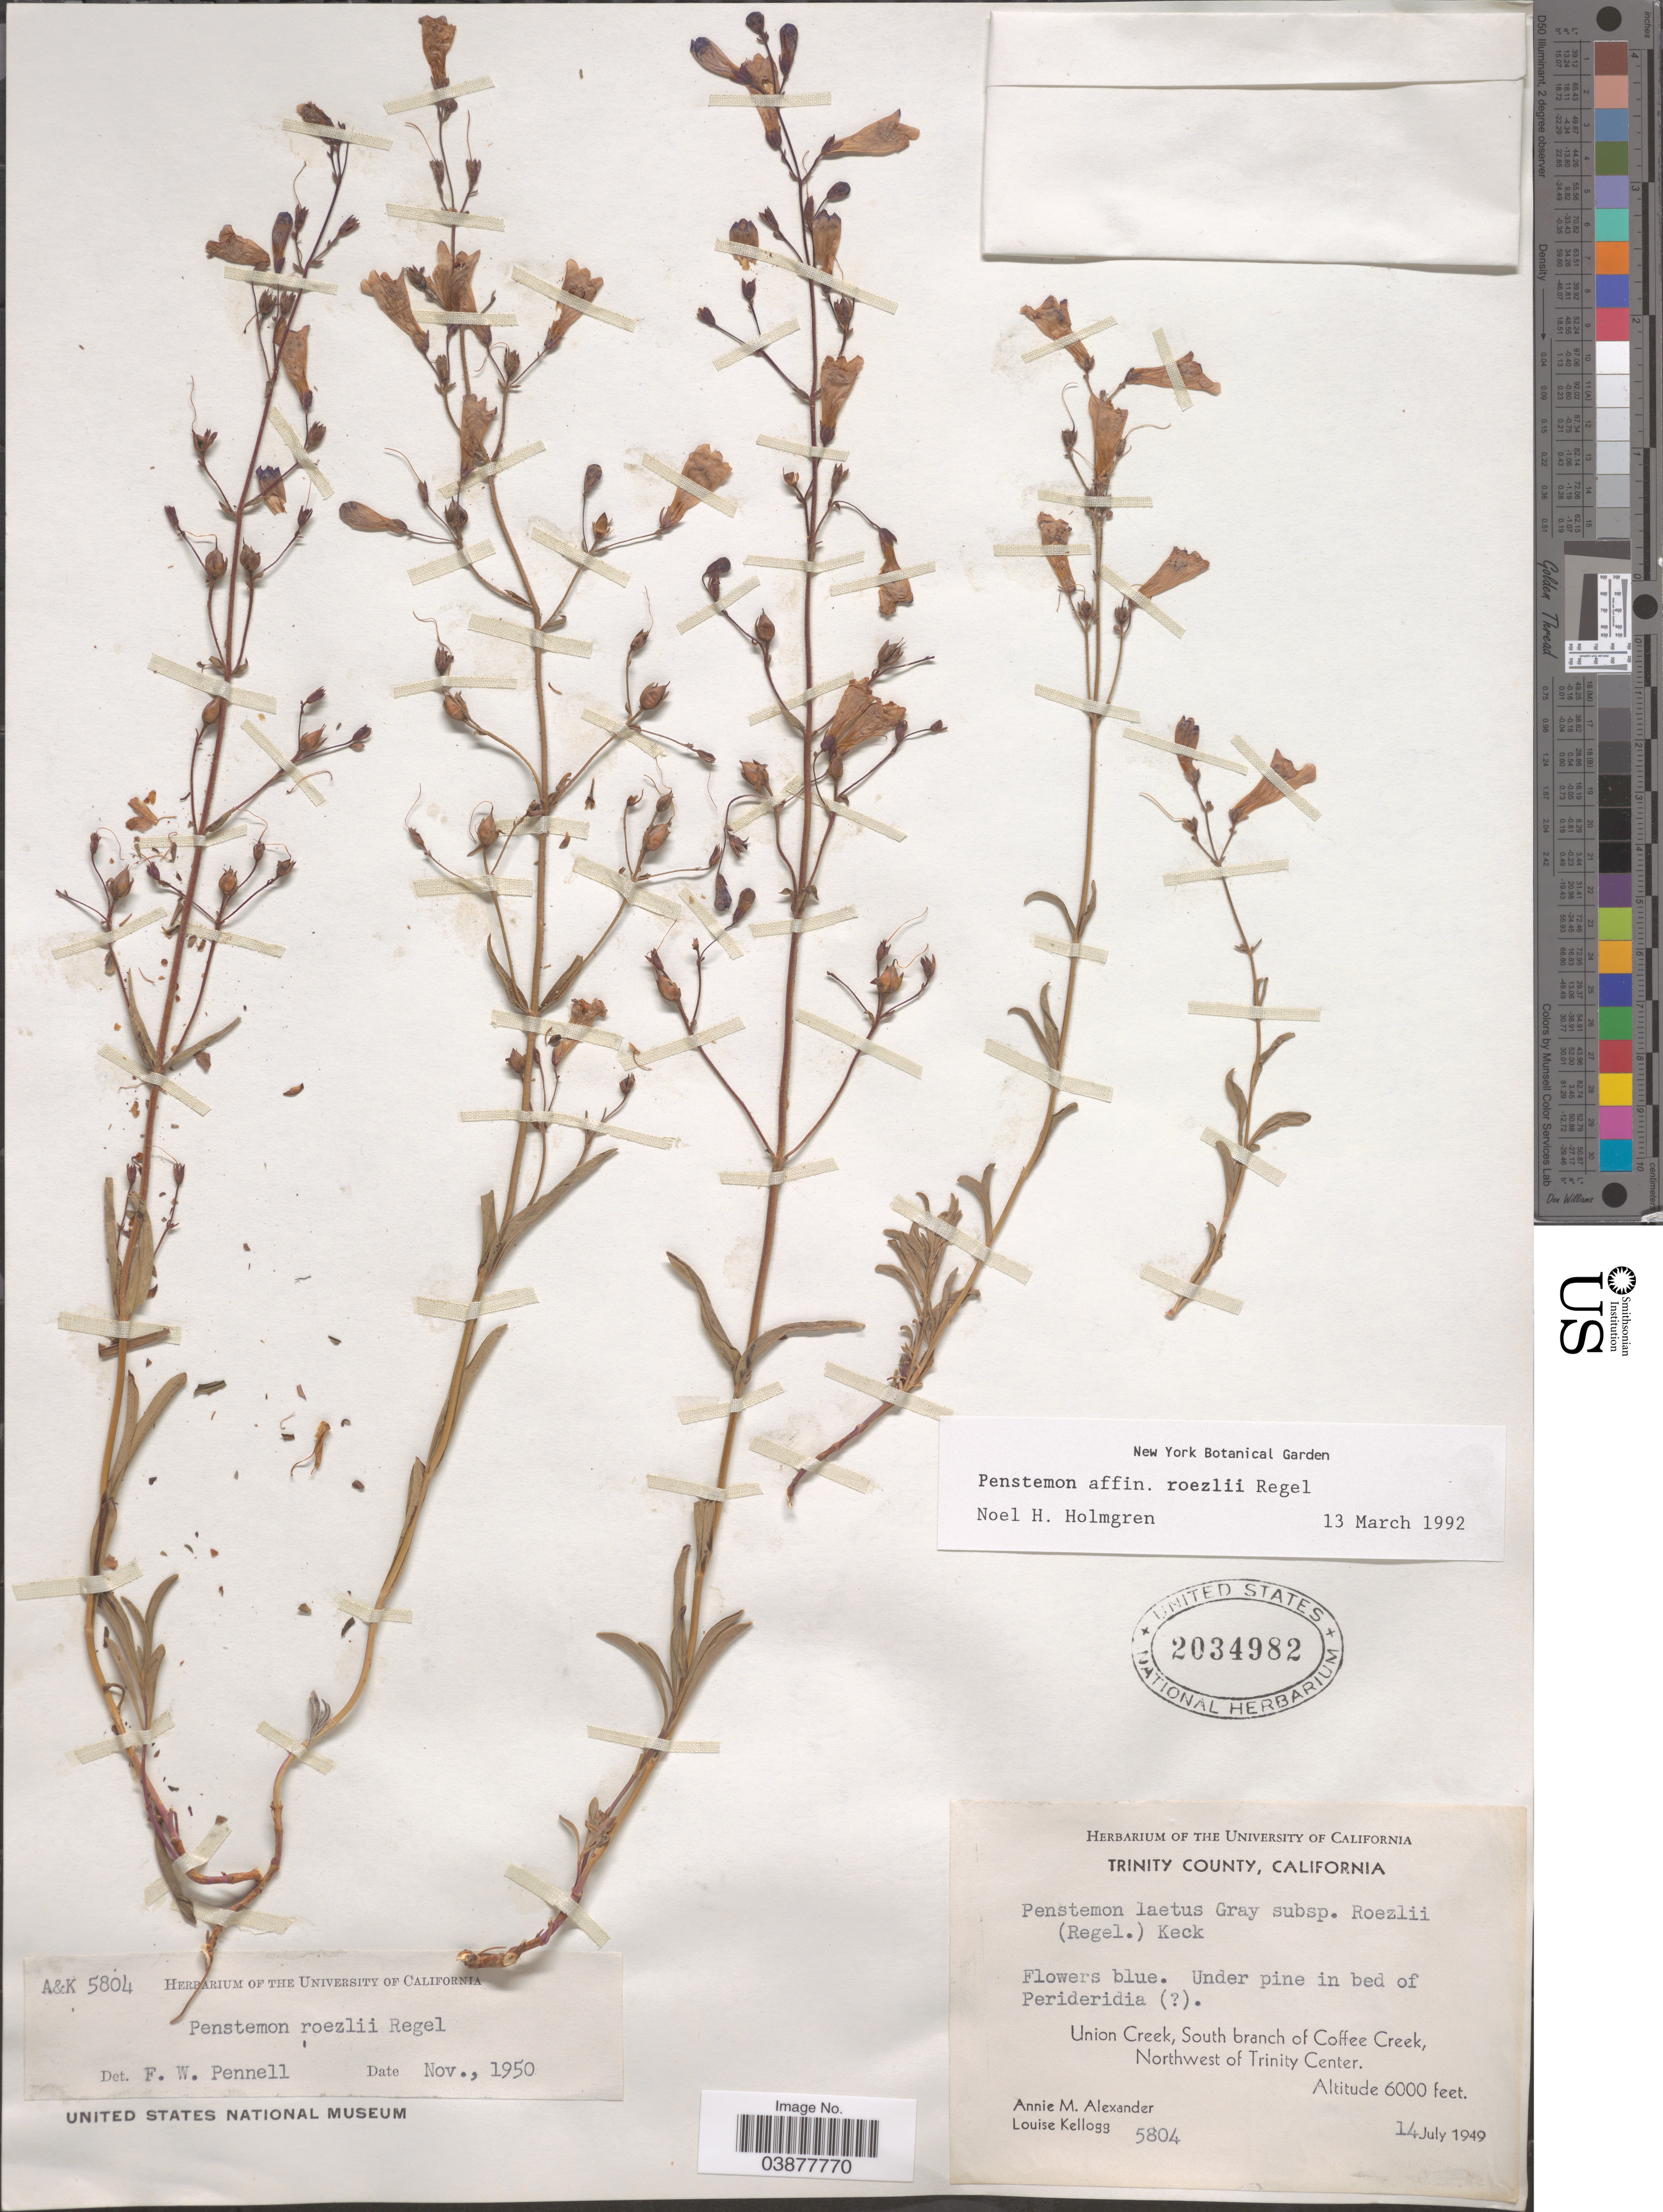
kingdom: Plantae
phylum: Tracheophyta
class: Magnoliopsida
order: Lamiales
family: Plantaginaceae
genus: Penstemon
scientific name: Penstemon roezlii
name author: Regel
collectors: A. M. Alexander & L. Kellogg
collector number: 5804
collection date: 1949-07-14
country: United States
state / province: California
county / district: Trinity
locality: Trinity County. Union Creek, South branch of Coffee Creek, Northwest of Trinity Center.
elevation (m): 1829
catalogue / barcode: US 2034982